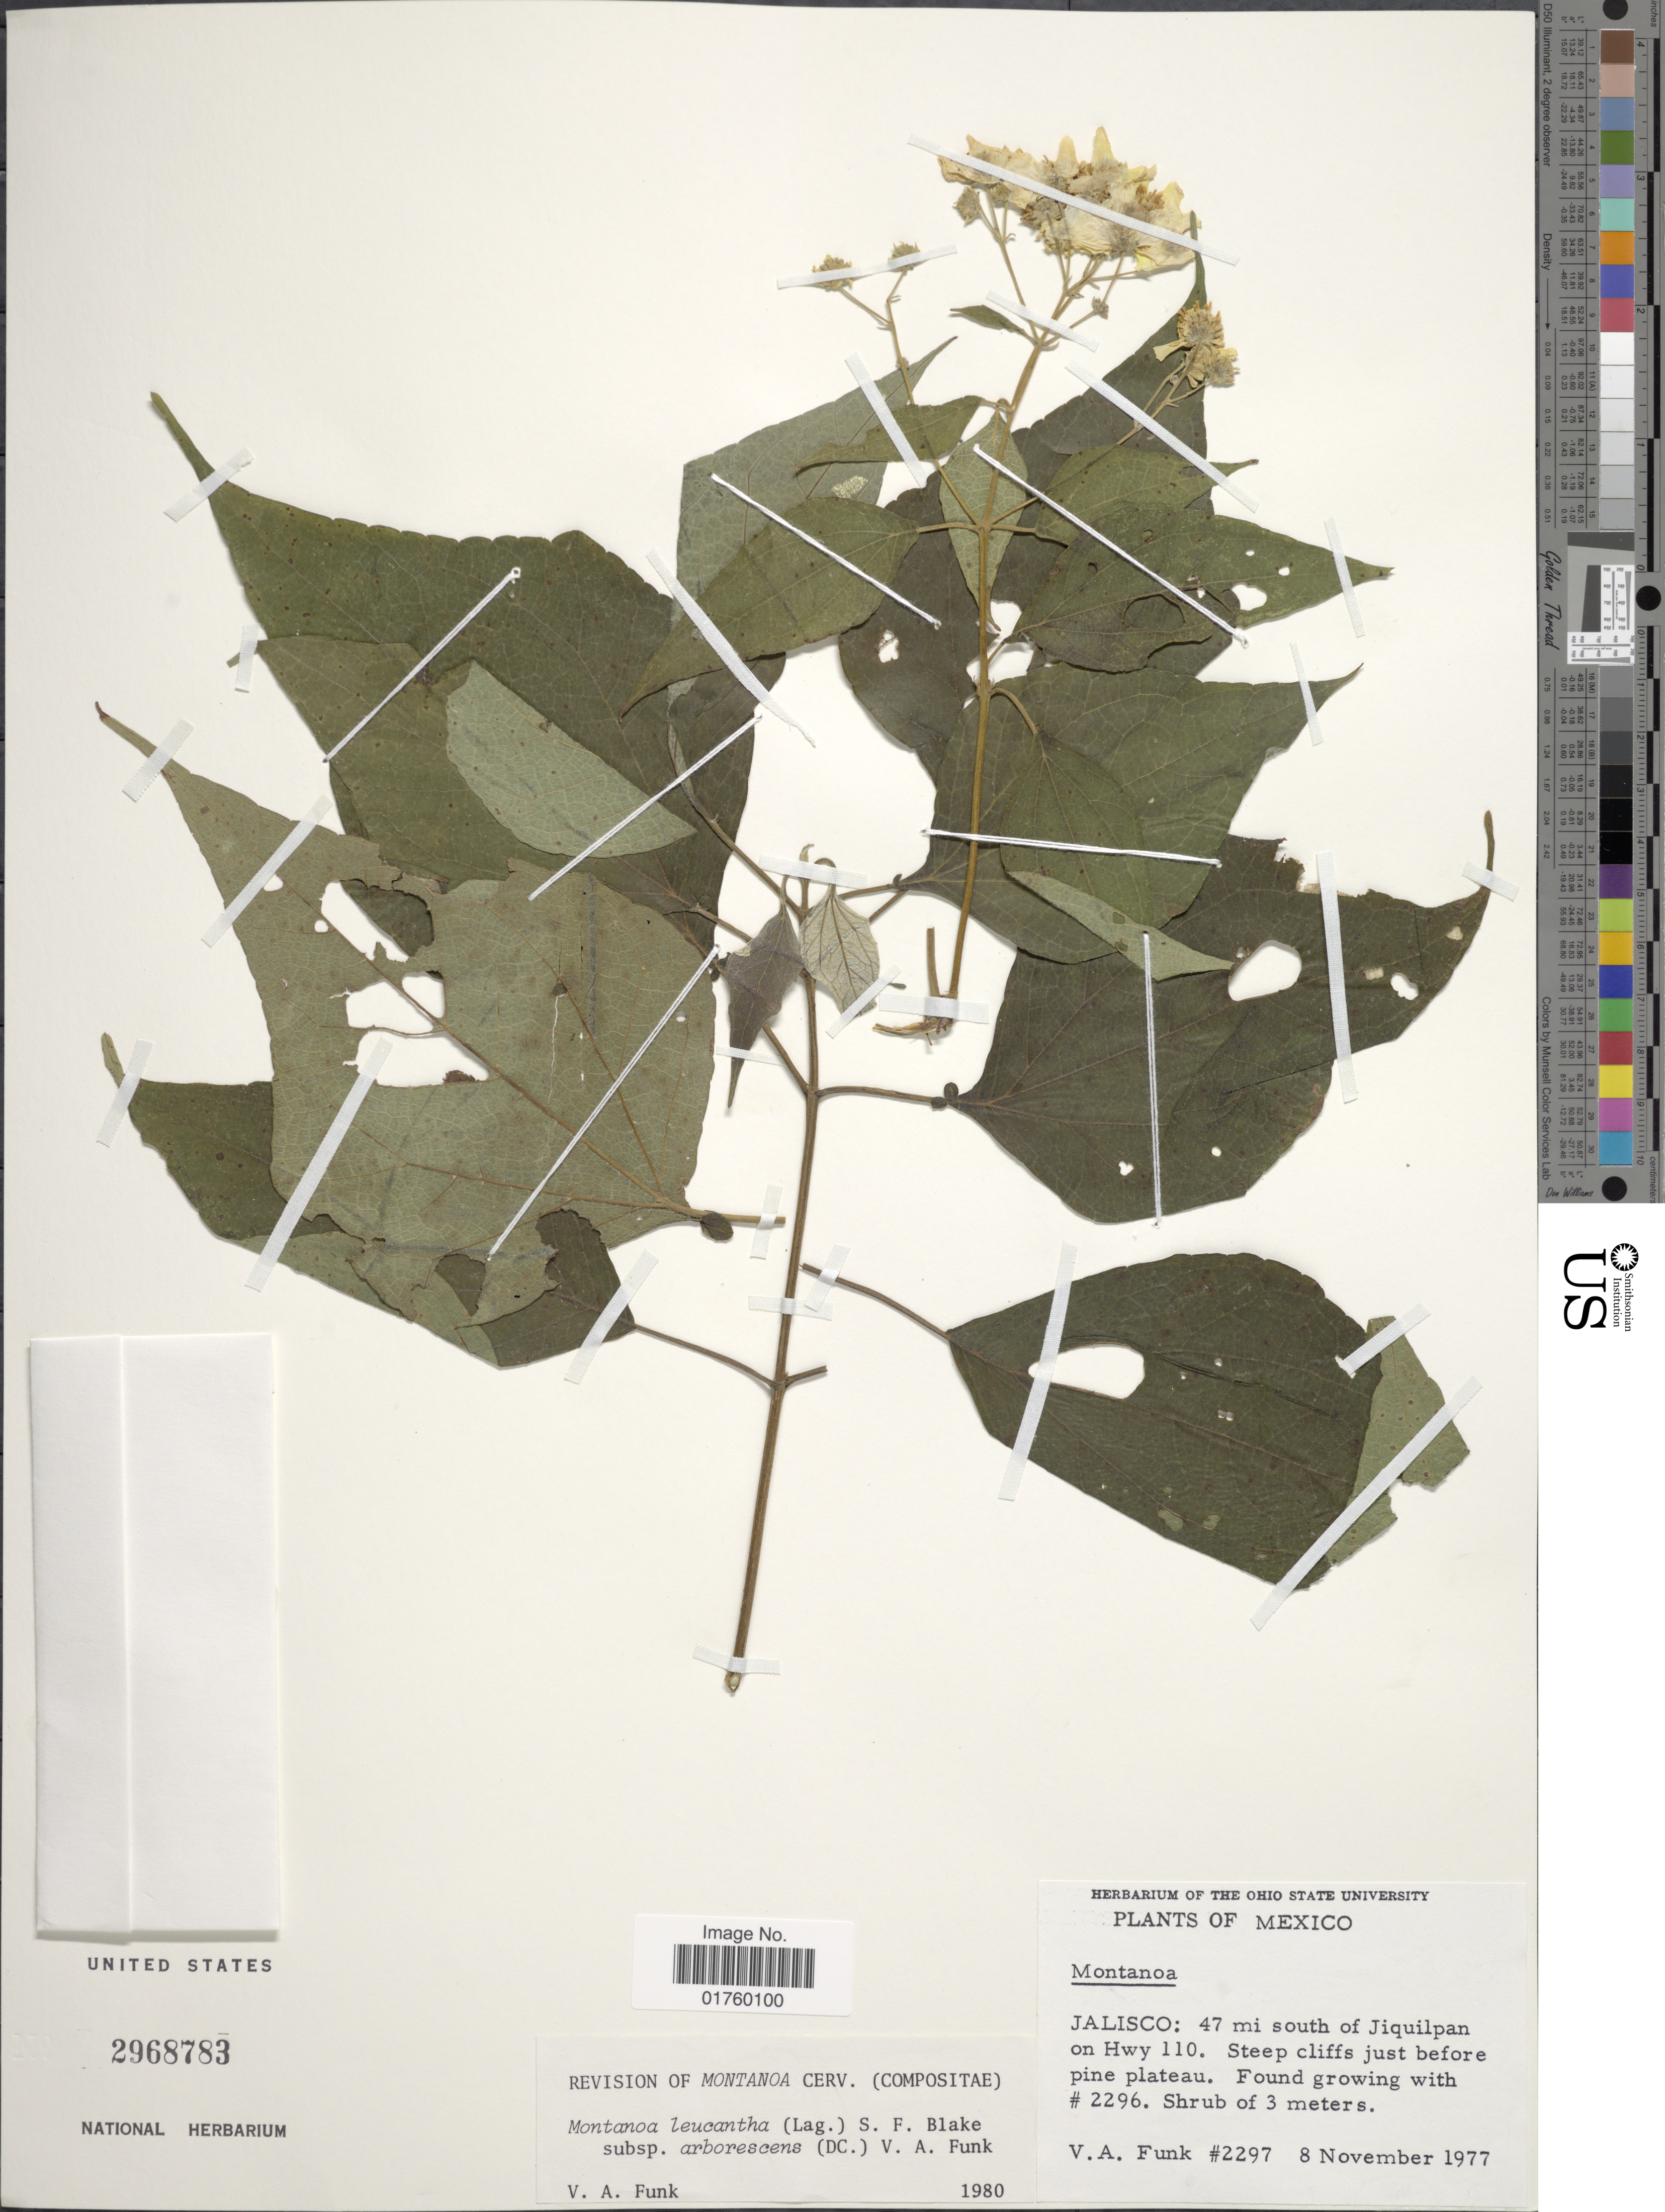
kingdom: Plantae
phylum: Tracheophyta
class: Magnoliopsida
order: Asterales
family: Asteraceae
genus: Montanoa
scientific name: Montanoa leucantha subsp. arborescens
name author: (DC.) V.A. Funk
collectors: V. Funk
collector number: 2297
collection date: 1977-11-08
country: Mexico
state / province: Jalisco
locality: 47 mi south of Jiquilpan on Hwy 110, steep cliffs just before pine plateau.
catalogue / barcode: US 2968783